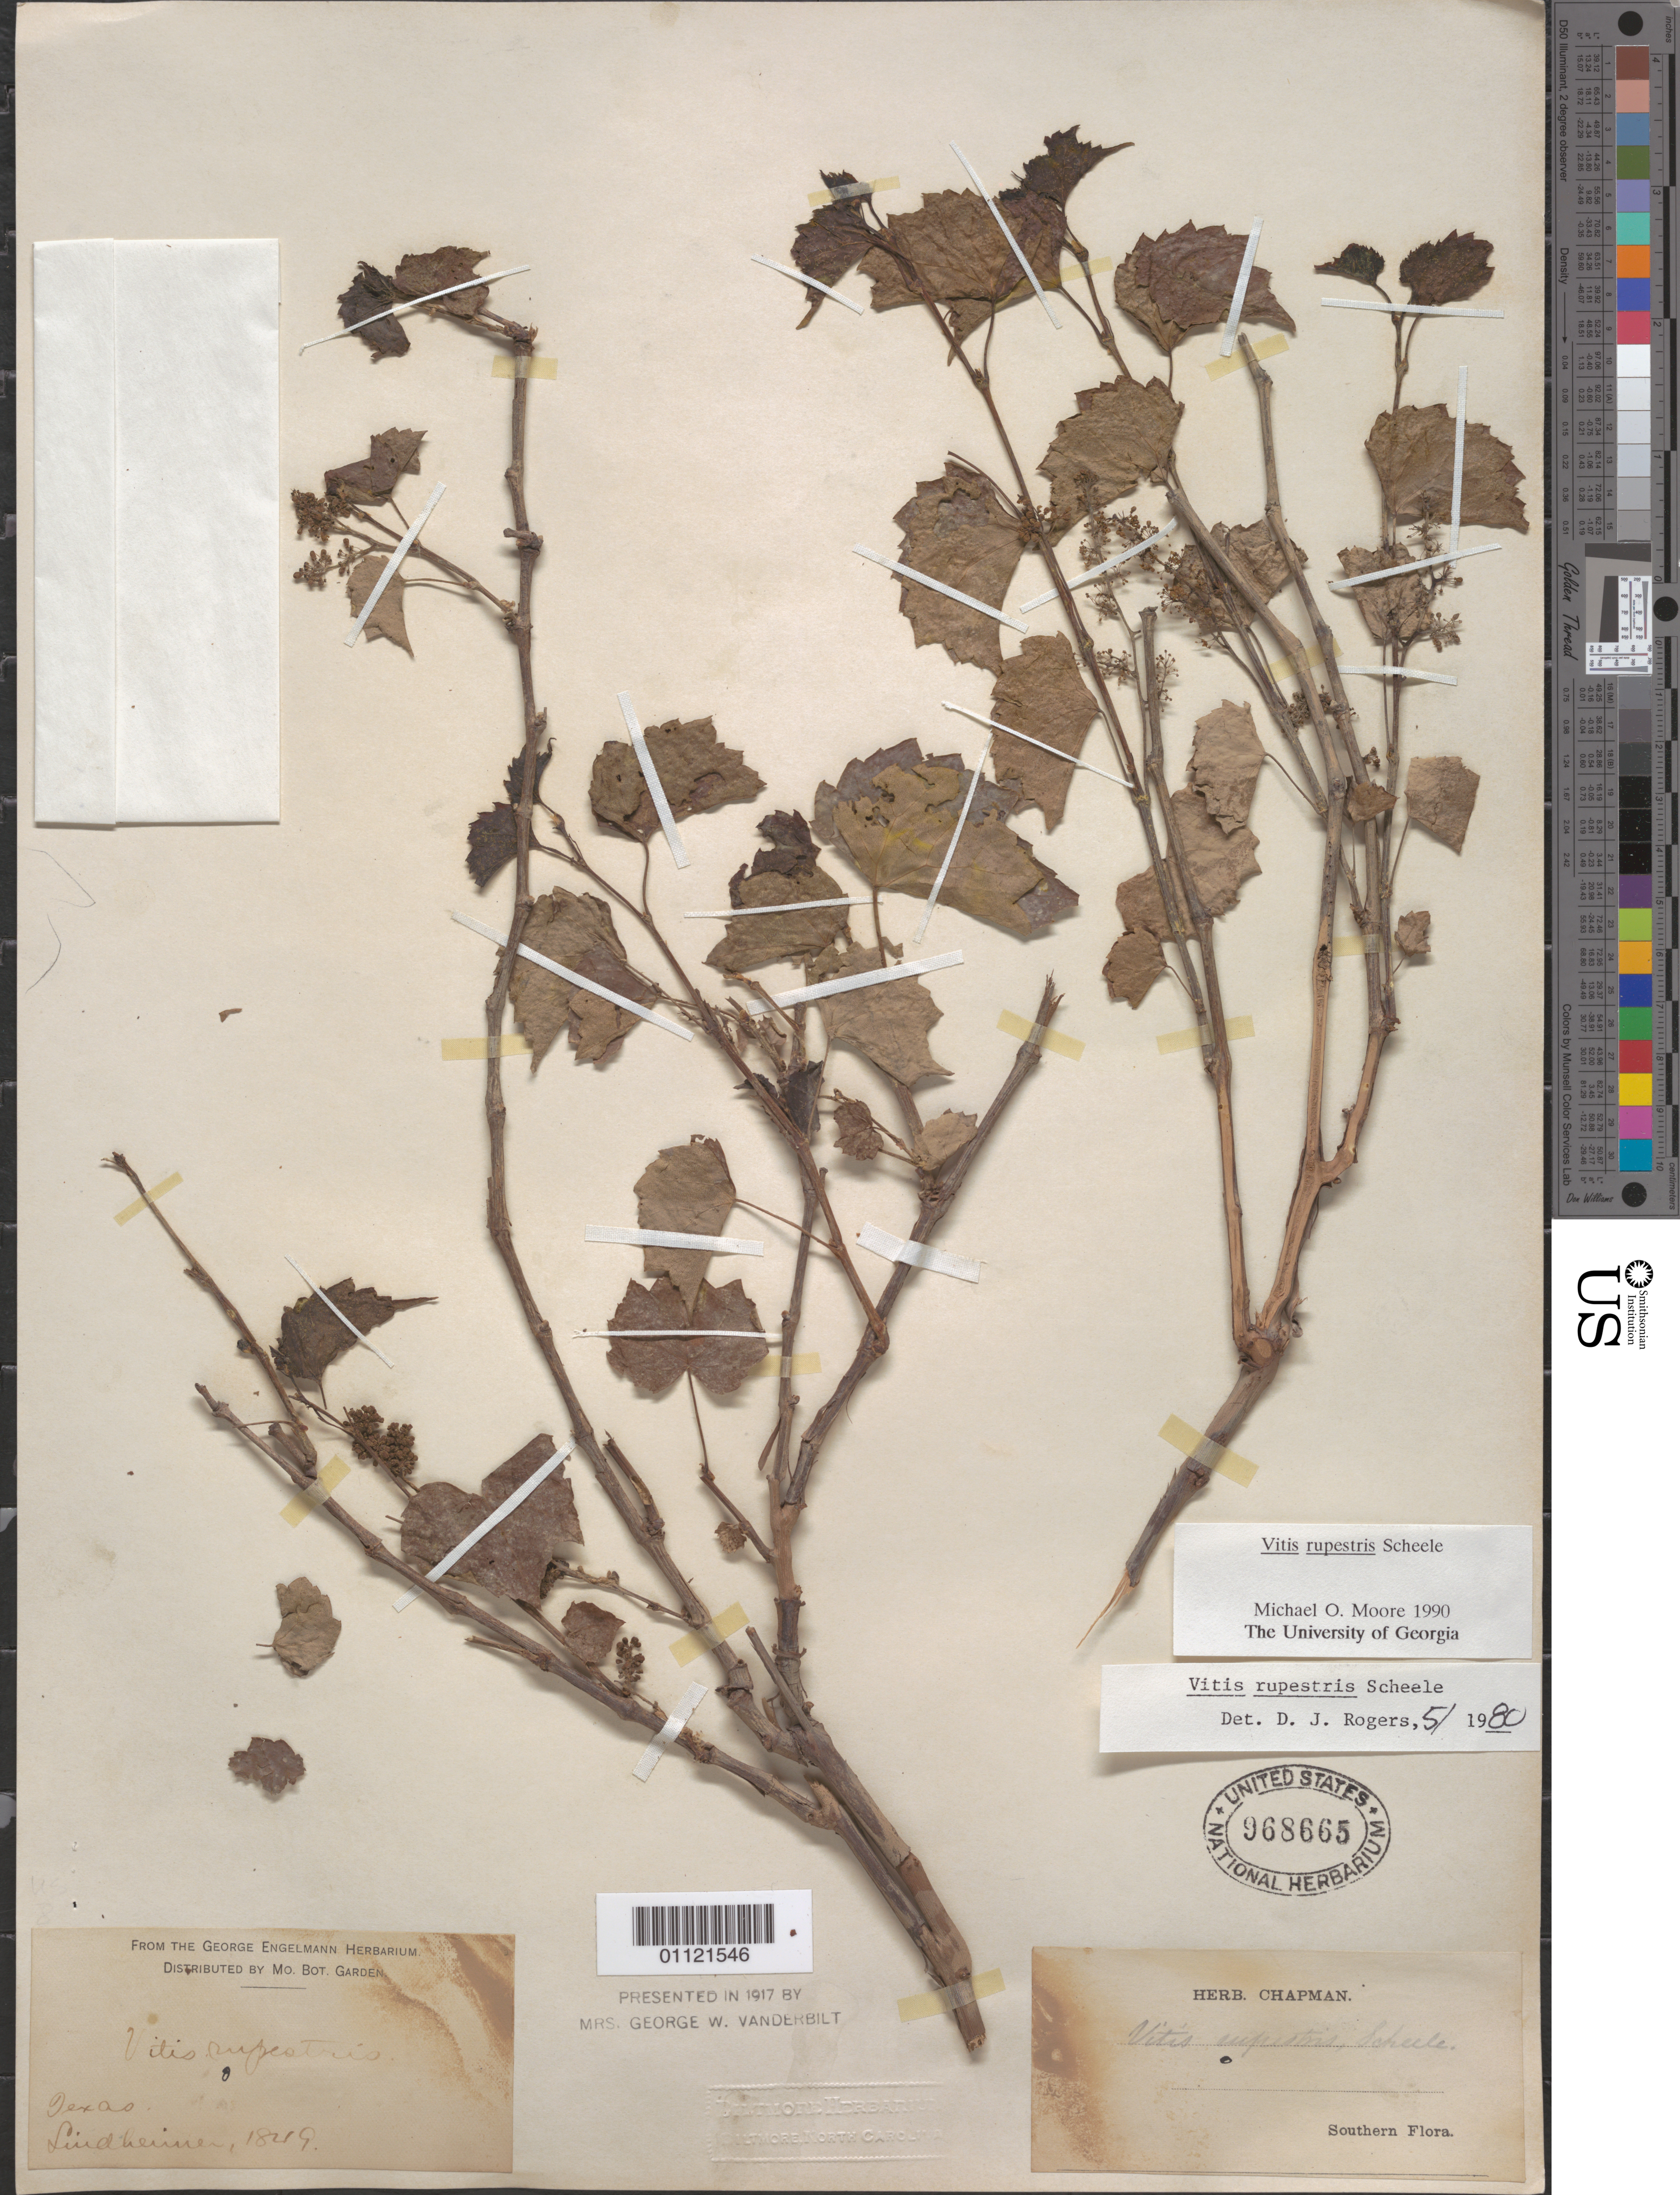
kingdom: Plantae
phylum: Tracheophyta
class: Magnoliopsida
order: Vitales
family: Vitaceae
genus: Vitis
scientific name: Vitis rupestris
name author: Scheele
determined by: Rogers, D. J.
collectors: F. J. Lindheimer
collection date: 1849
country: United States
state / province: Texas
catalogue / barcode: US 968665